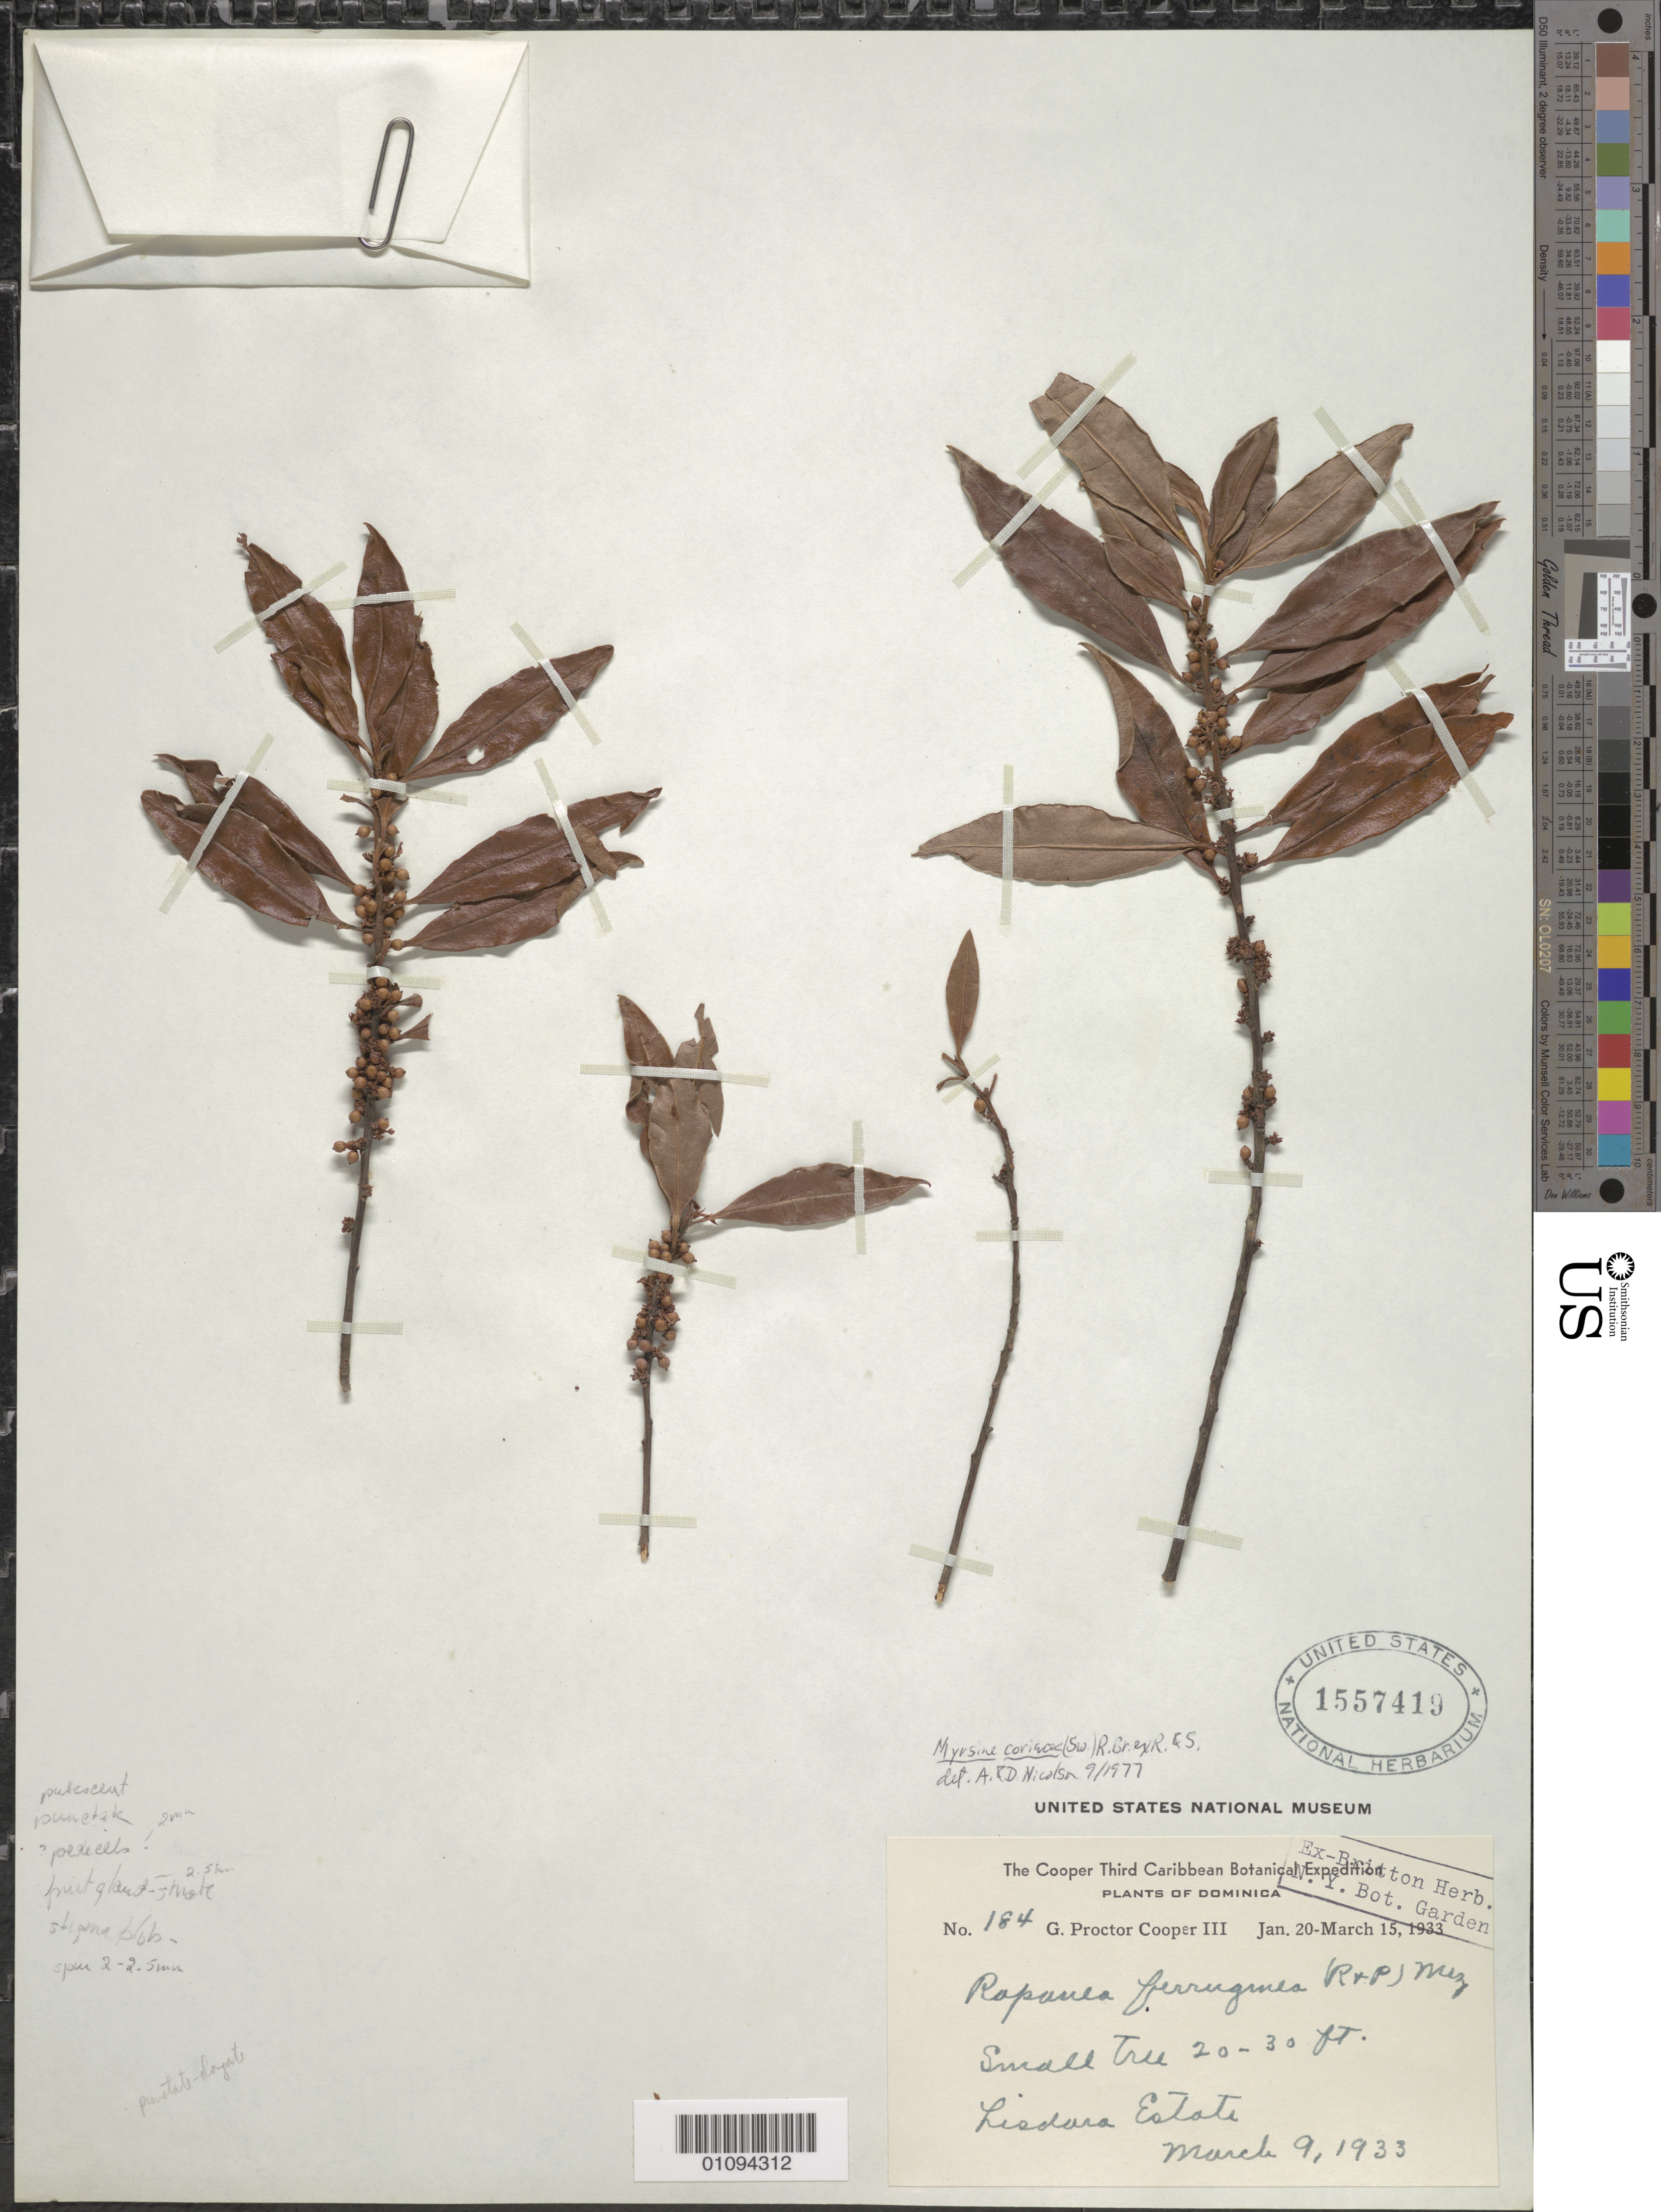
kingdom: Plantae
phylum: Tracheophyta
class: Magnoliopsida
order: Ericales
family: Primulaceae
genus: Myrsine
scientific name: Myrsine coriacea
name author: (Sw.) R. Br. ex Roem. & Schult.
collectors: G. Cooper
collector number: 184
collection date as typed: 09 Mar 1933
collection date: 1933-03-09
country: Dominica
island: Dominica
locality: Lisdara Estate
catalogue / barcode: US 1557419